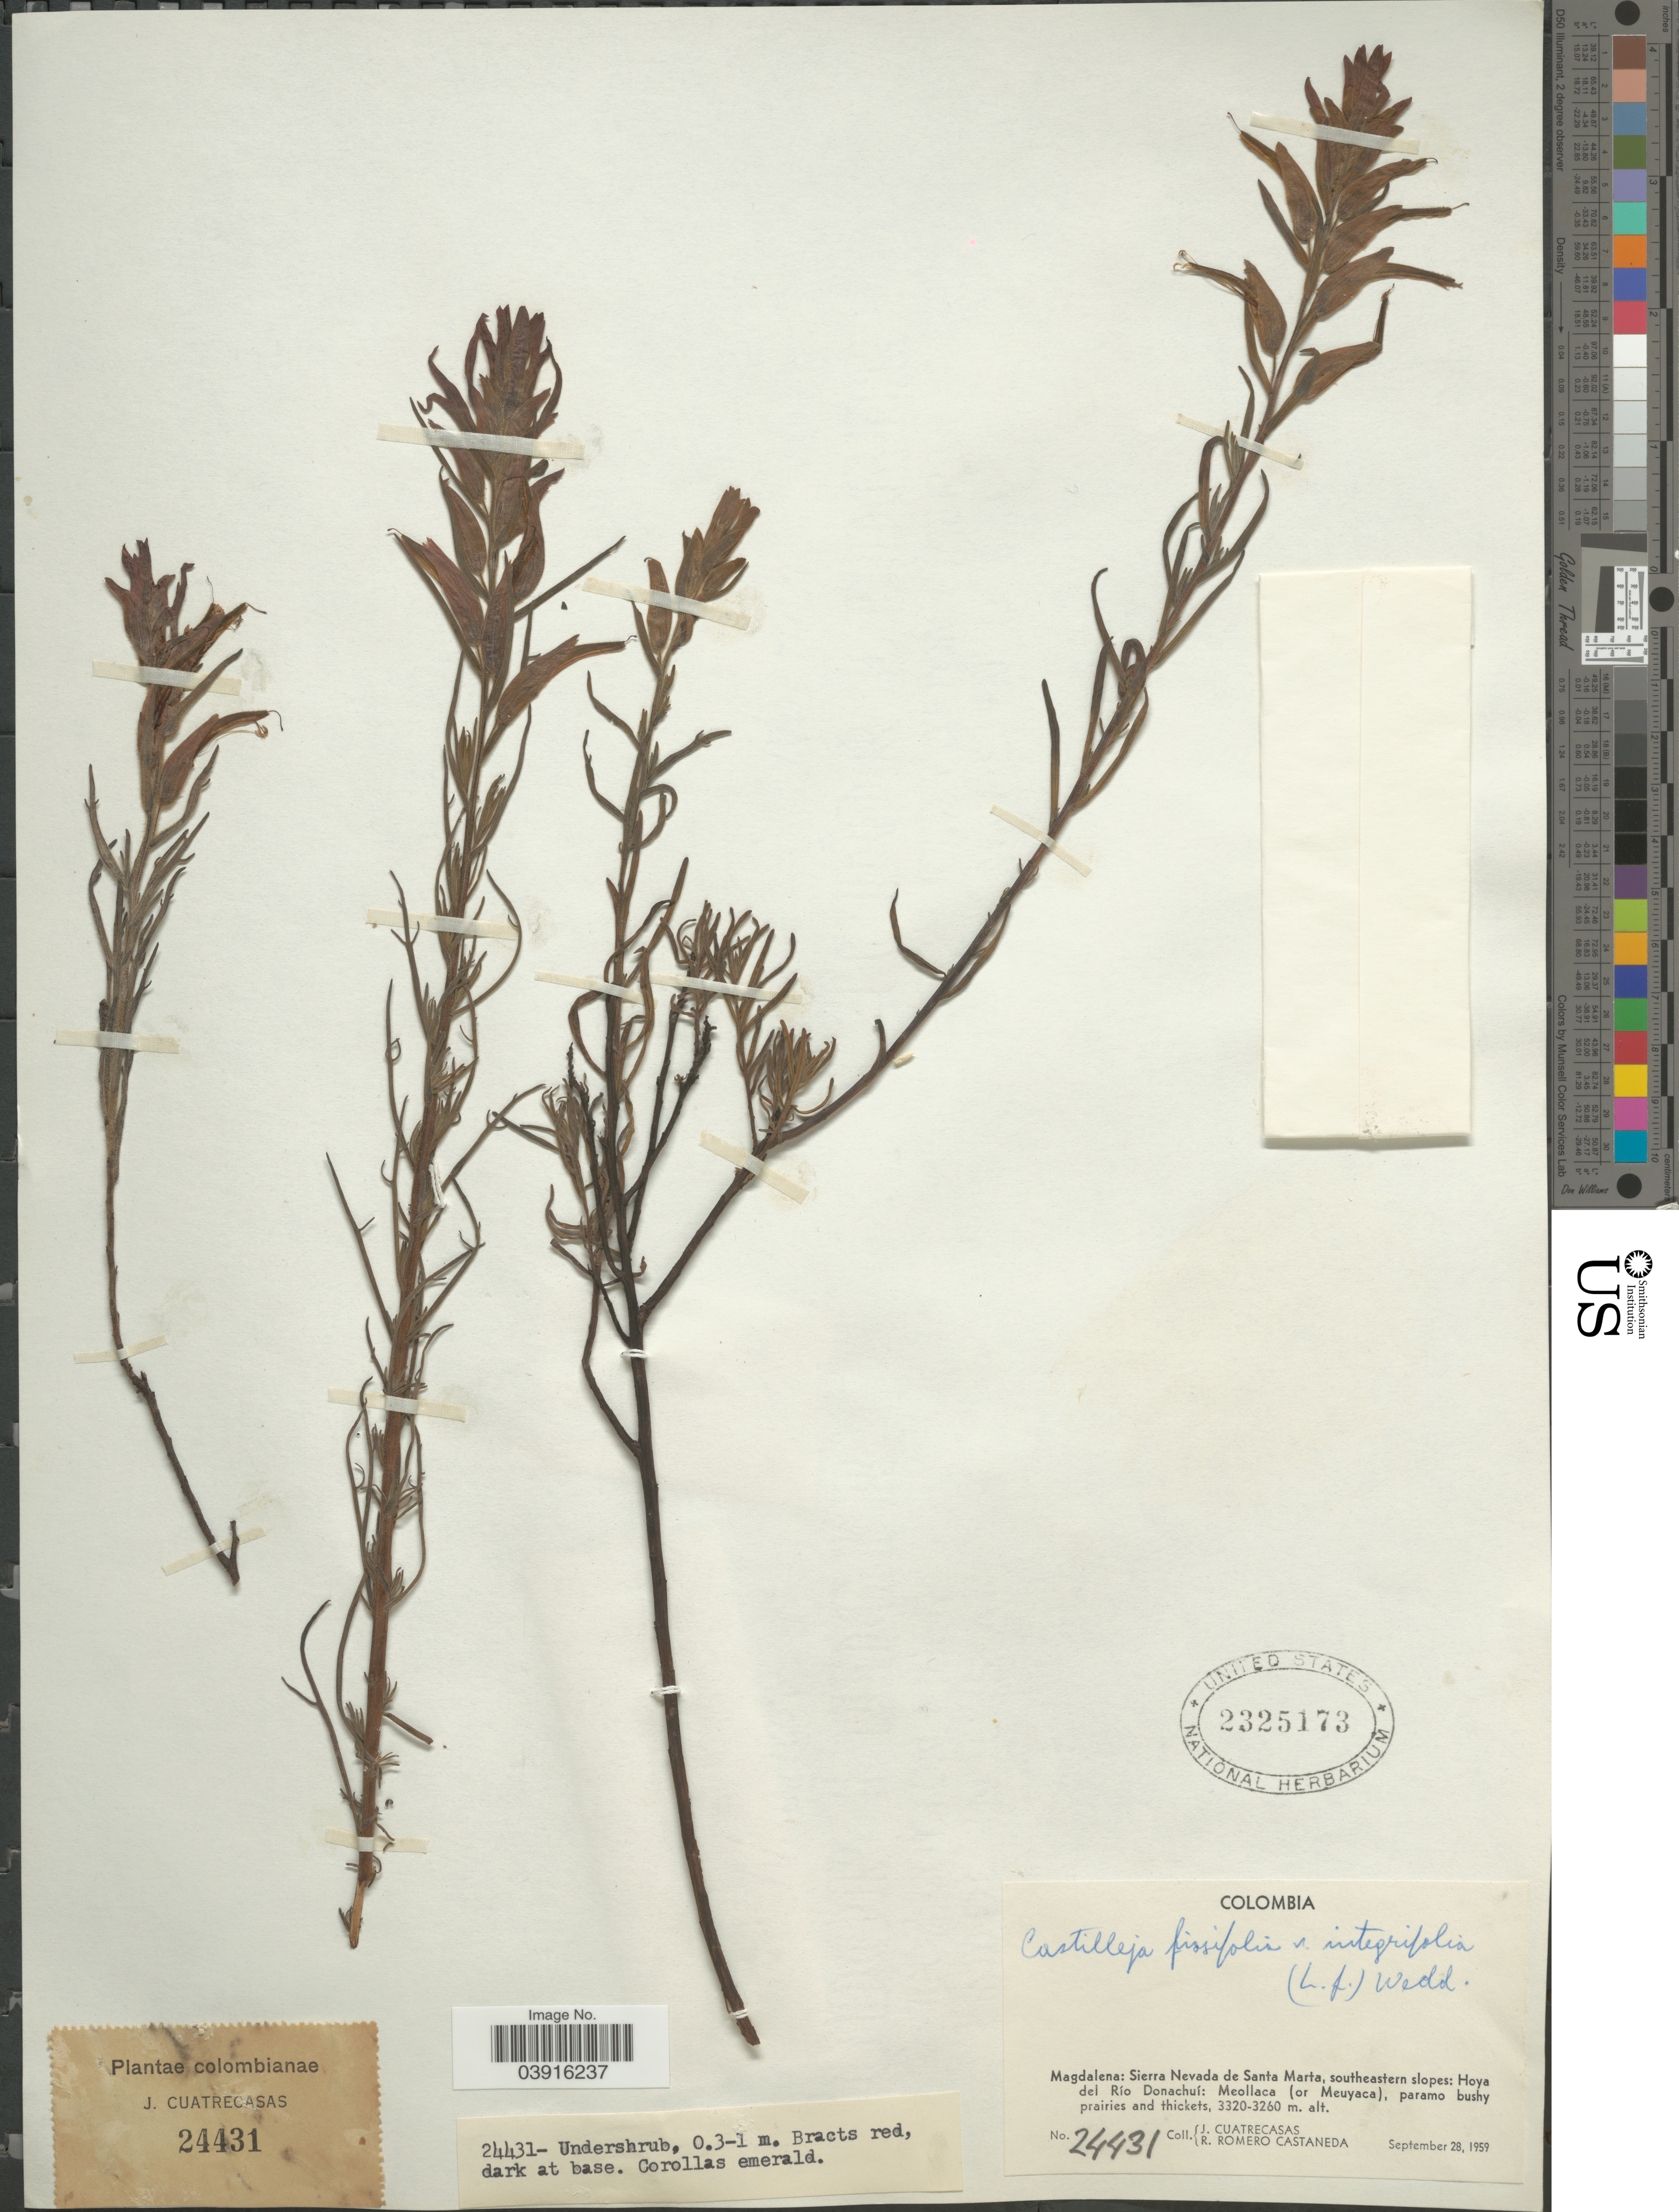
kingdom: Plantae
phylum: Tracheophyta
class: Magnoliopsida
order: Lamiales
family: Orobanchaceae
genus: Castilleja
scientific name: Castilleja fissifolia var. integrifolia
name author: (L. f.) Wedd.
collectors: J. Cuatrecasas & R. Romero Castañeda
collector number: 24431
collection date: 1959-09-28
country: Colombia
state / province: Magdalena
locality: Sierra Nevada de Santa Marta, southeastern slopes: Hoya del Río Donachuí: Meollaca (or Meuyaca).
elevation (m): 3260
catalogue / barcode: US 2325173